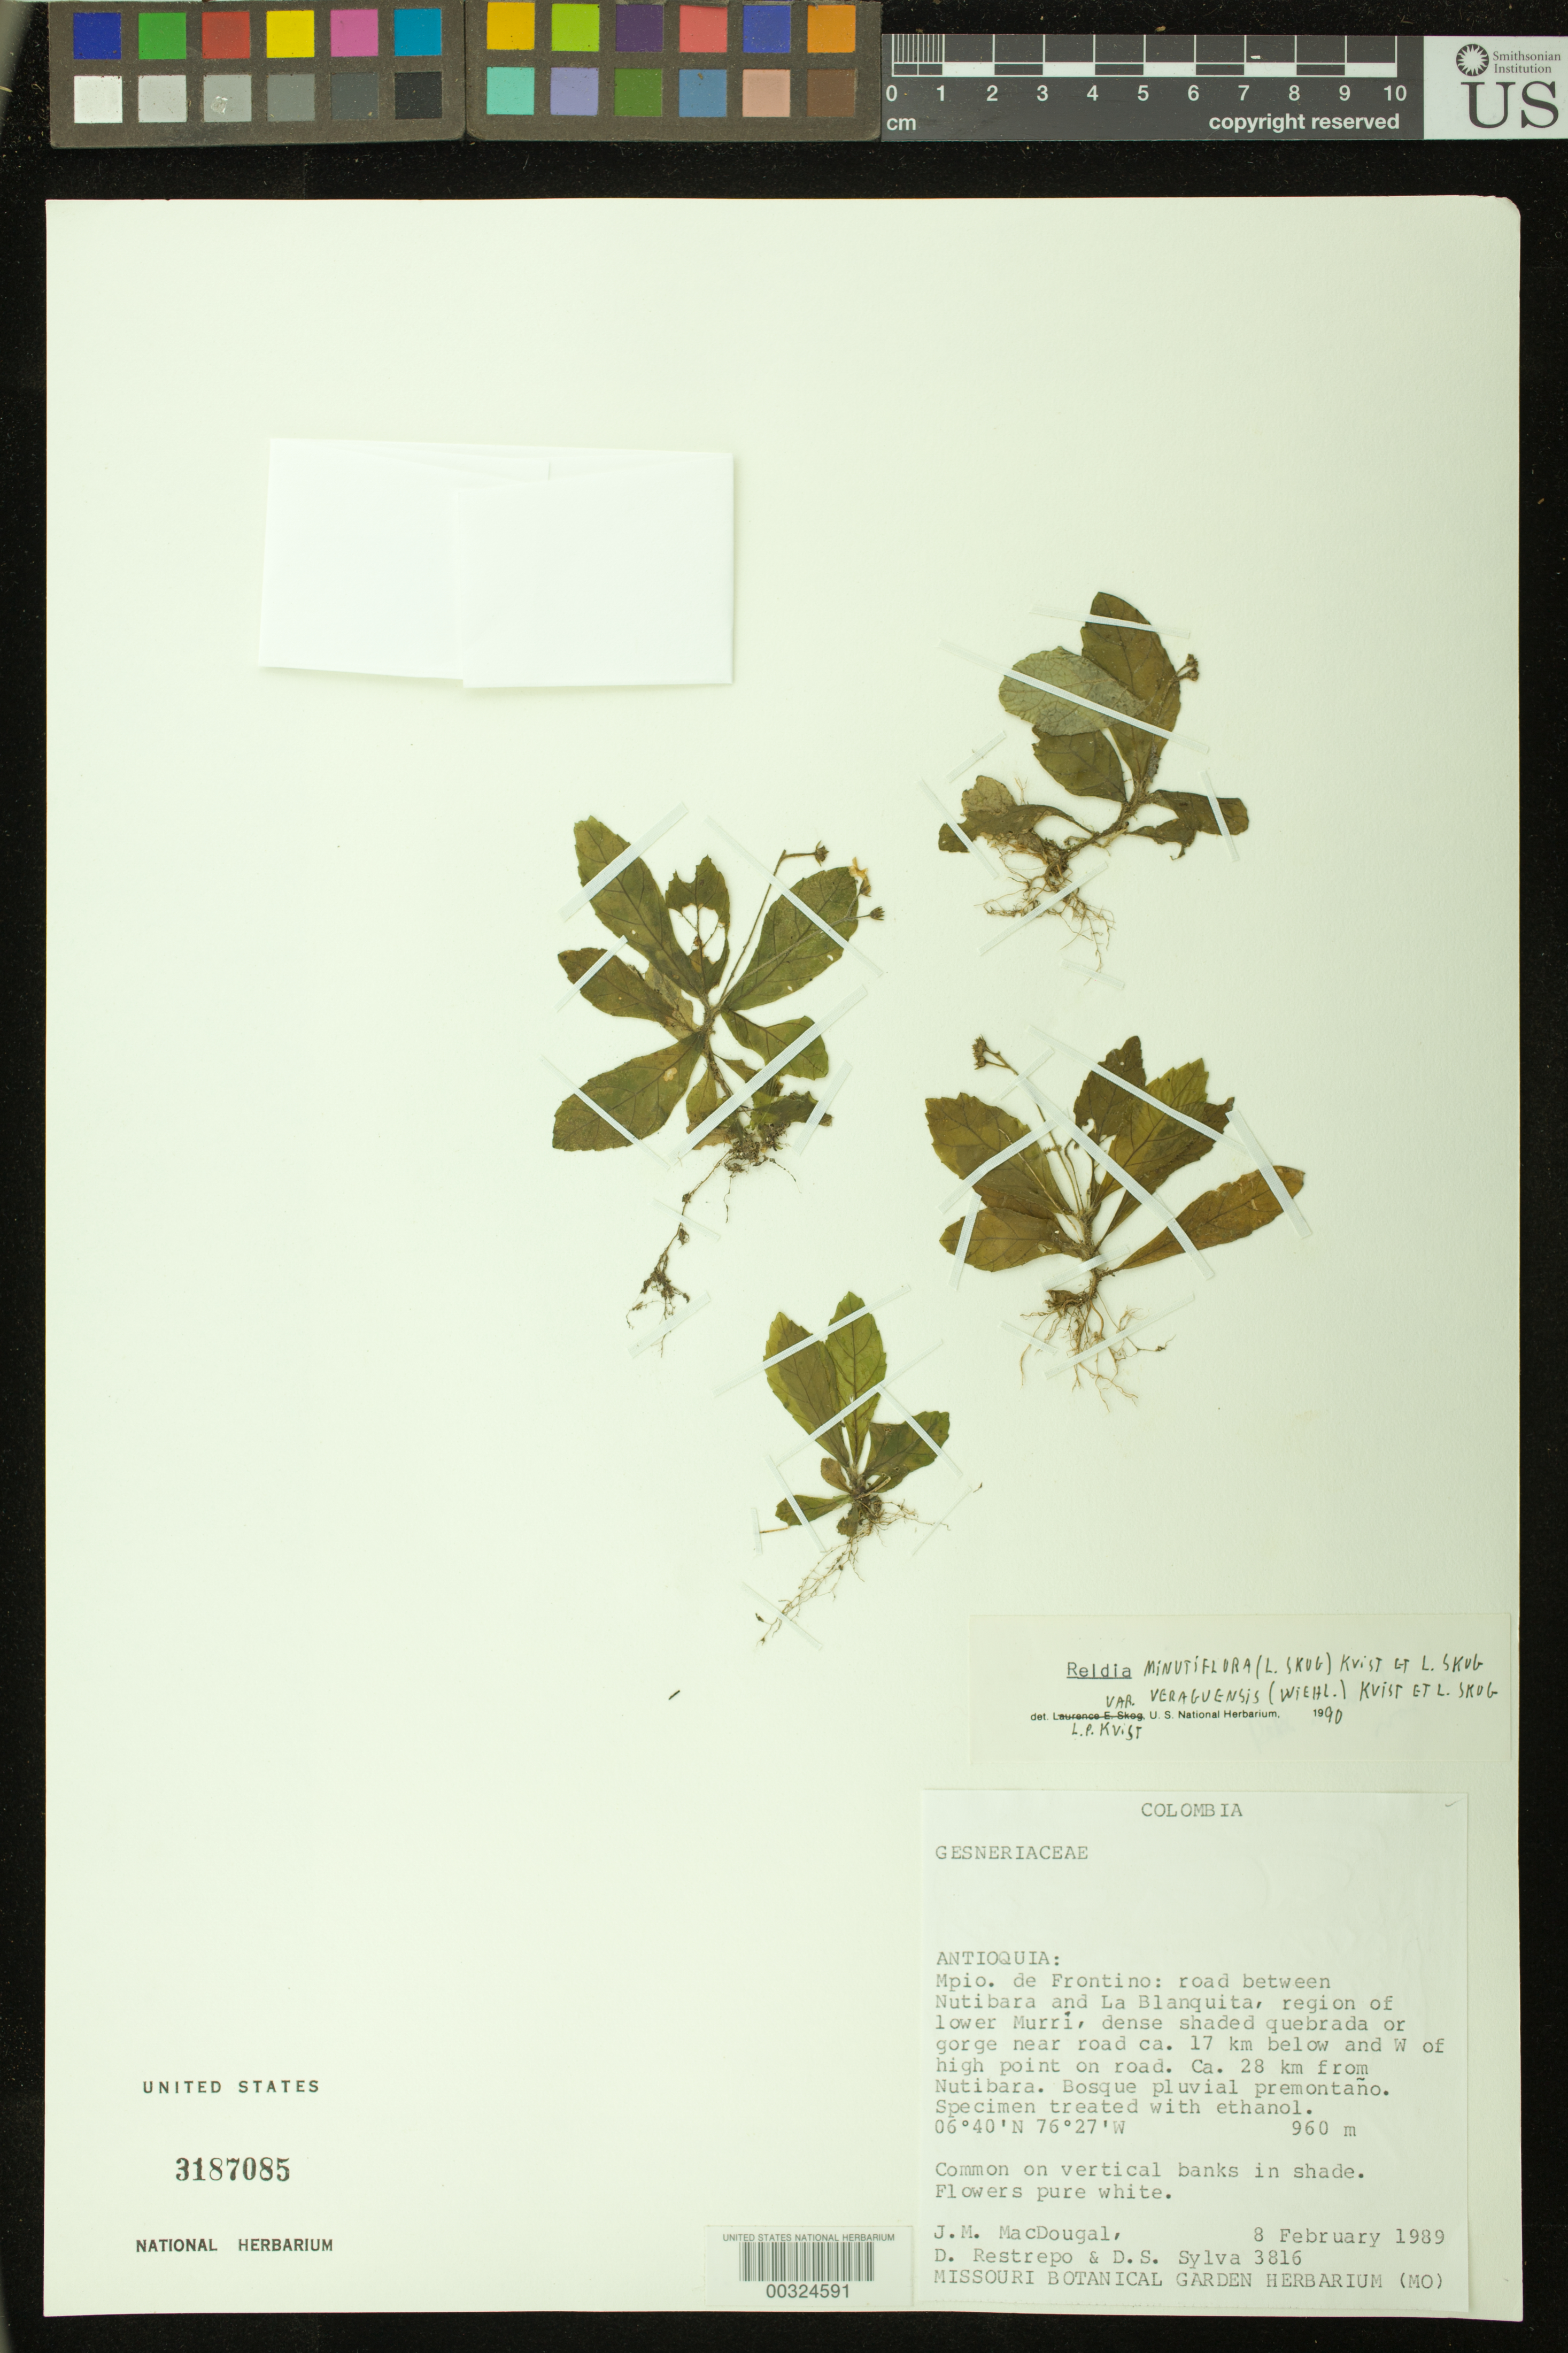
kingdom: Plantae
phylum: Tracheophyta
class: Magnoliopsida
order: Lamiales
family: Gesneriaceae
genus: Reldia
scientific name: Reldia minutiflora var. veraguensis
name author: (Wiehler) L.P. Kvist & L.E. Skog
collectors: J. M. MacDougal, D. Restrepo & D. Sylva-S.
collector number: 3816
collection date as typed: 08 Feb 1989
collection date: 1989-02-08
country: Colombia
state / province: Antioquia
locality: Mun. of Frontino, road between Nutibara and La Blanquita, region of lower Murri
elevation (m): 960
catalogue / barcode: US 3187085